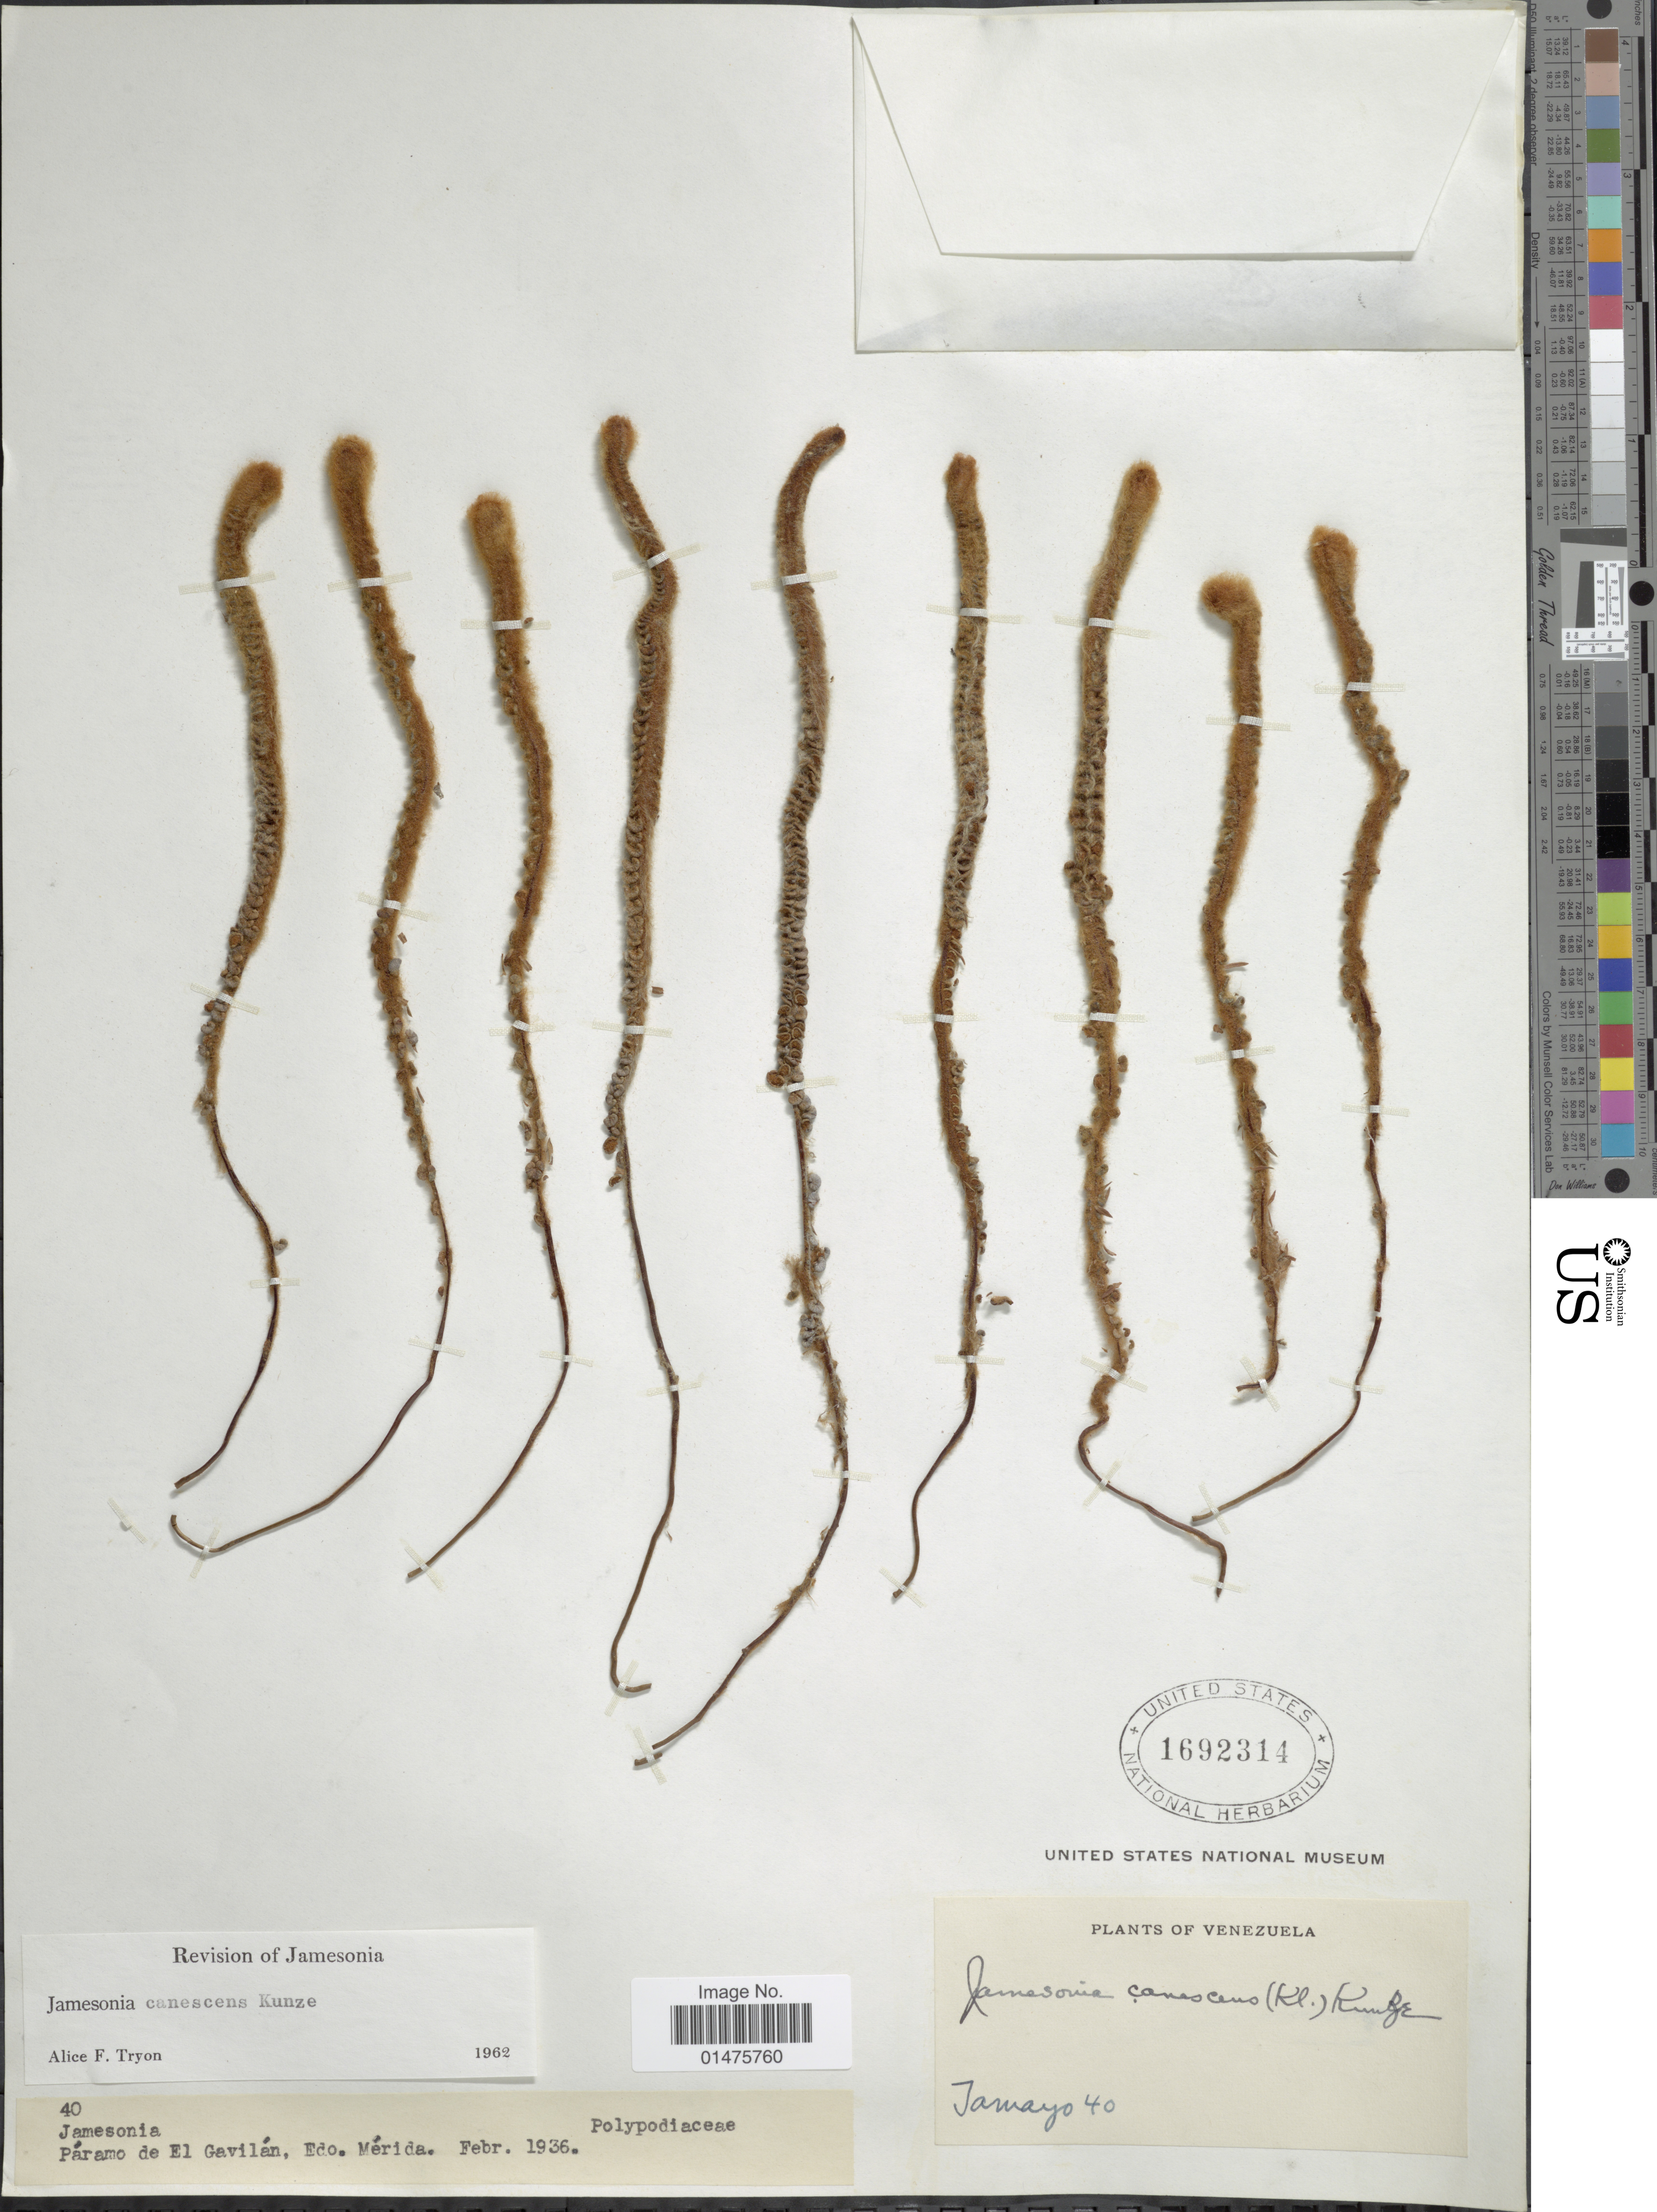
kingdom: Plantae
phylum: Tracheophyta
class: Polypodiopsida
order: Polypodiales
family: Pteridaceae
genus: Jamesonia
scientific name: Jamesonia canescens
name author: Kunze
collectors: -. Tamayo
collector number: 40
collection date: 1936-02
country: Venezuela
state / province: Mérida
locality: Páramo de El Gavilán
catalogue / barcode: US 1692314